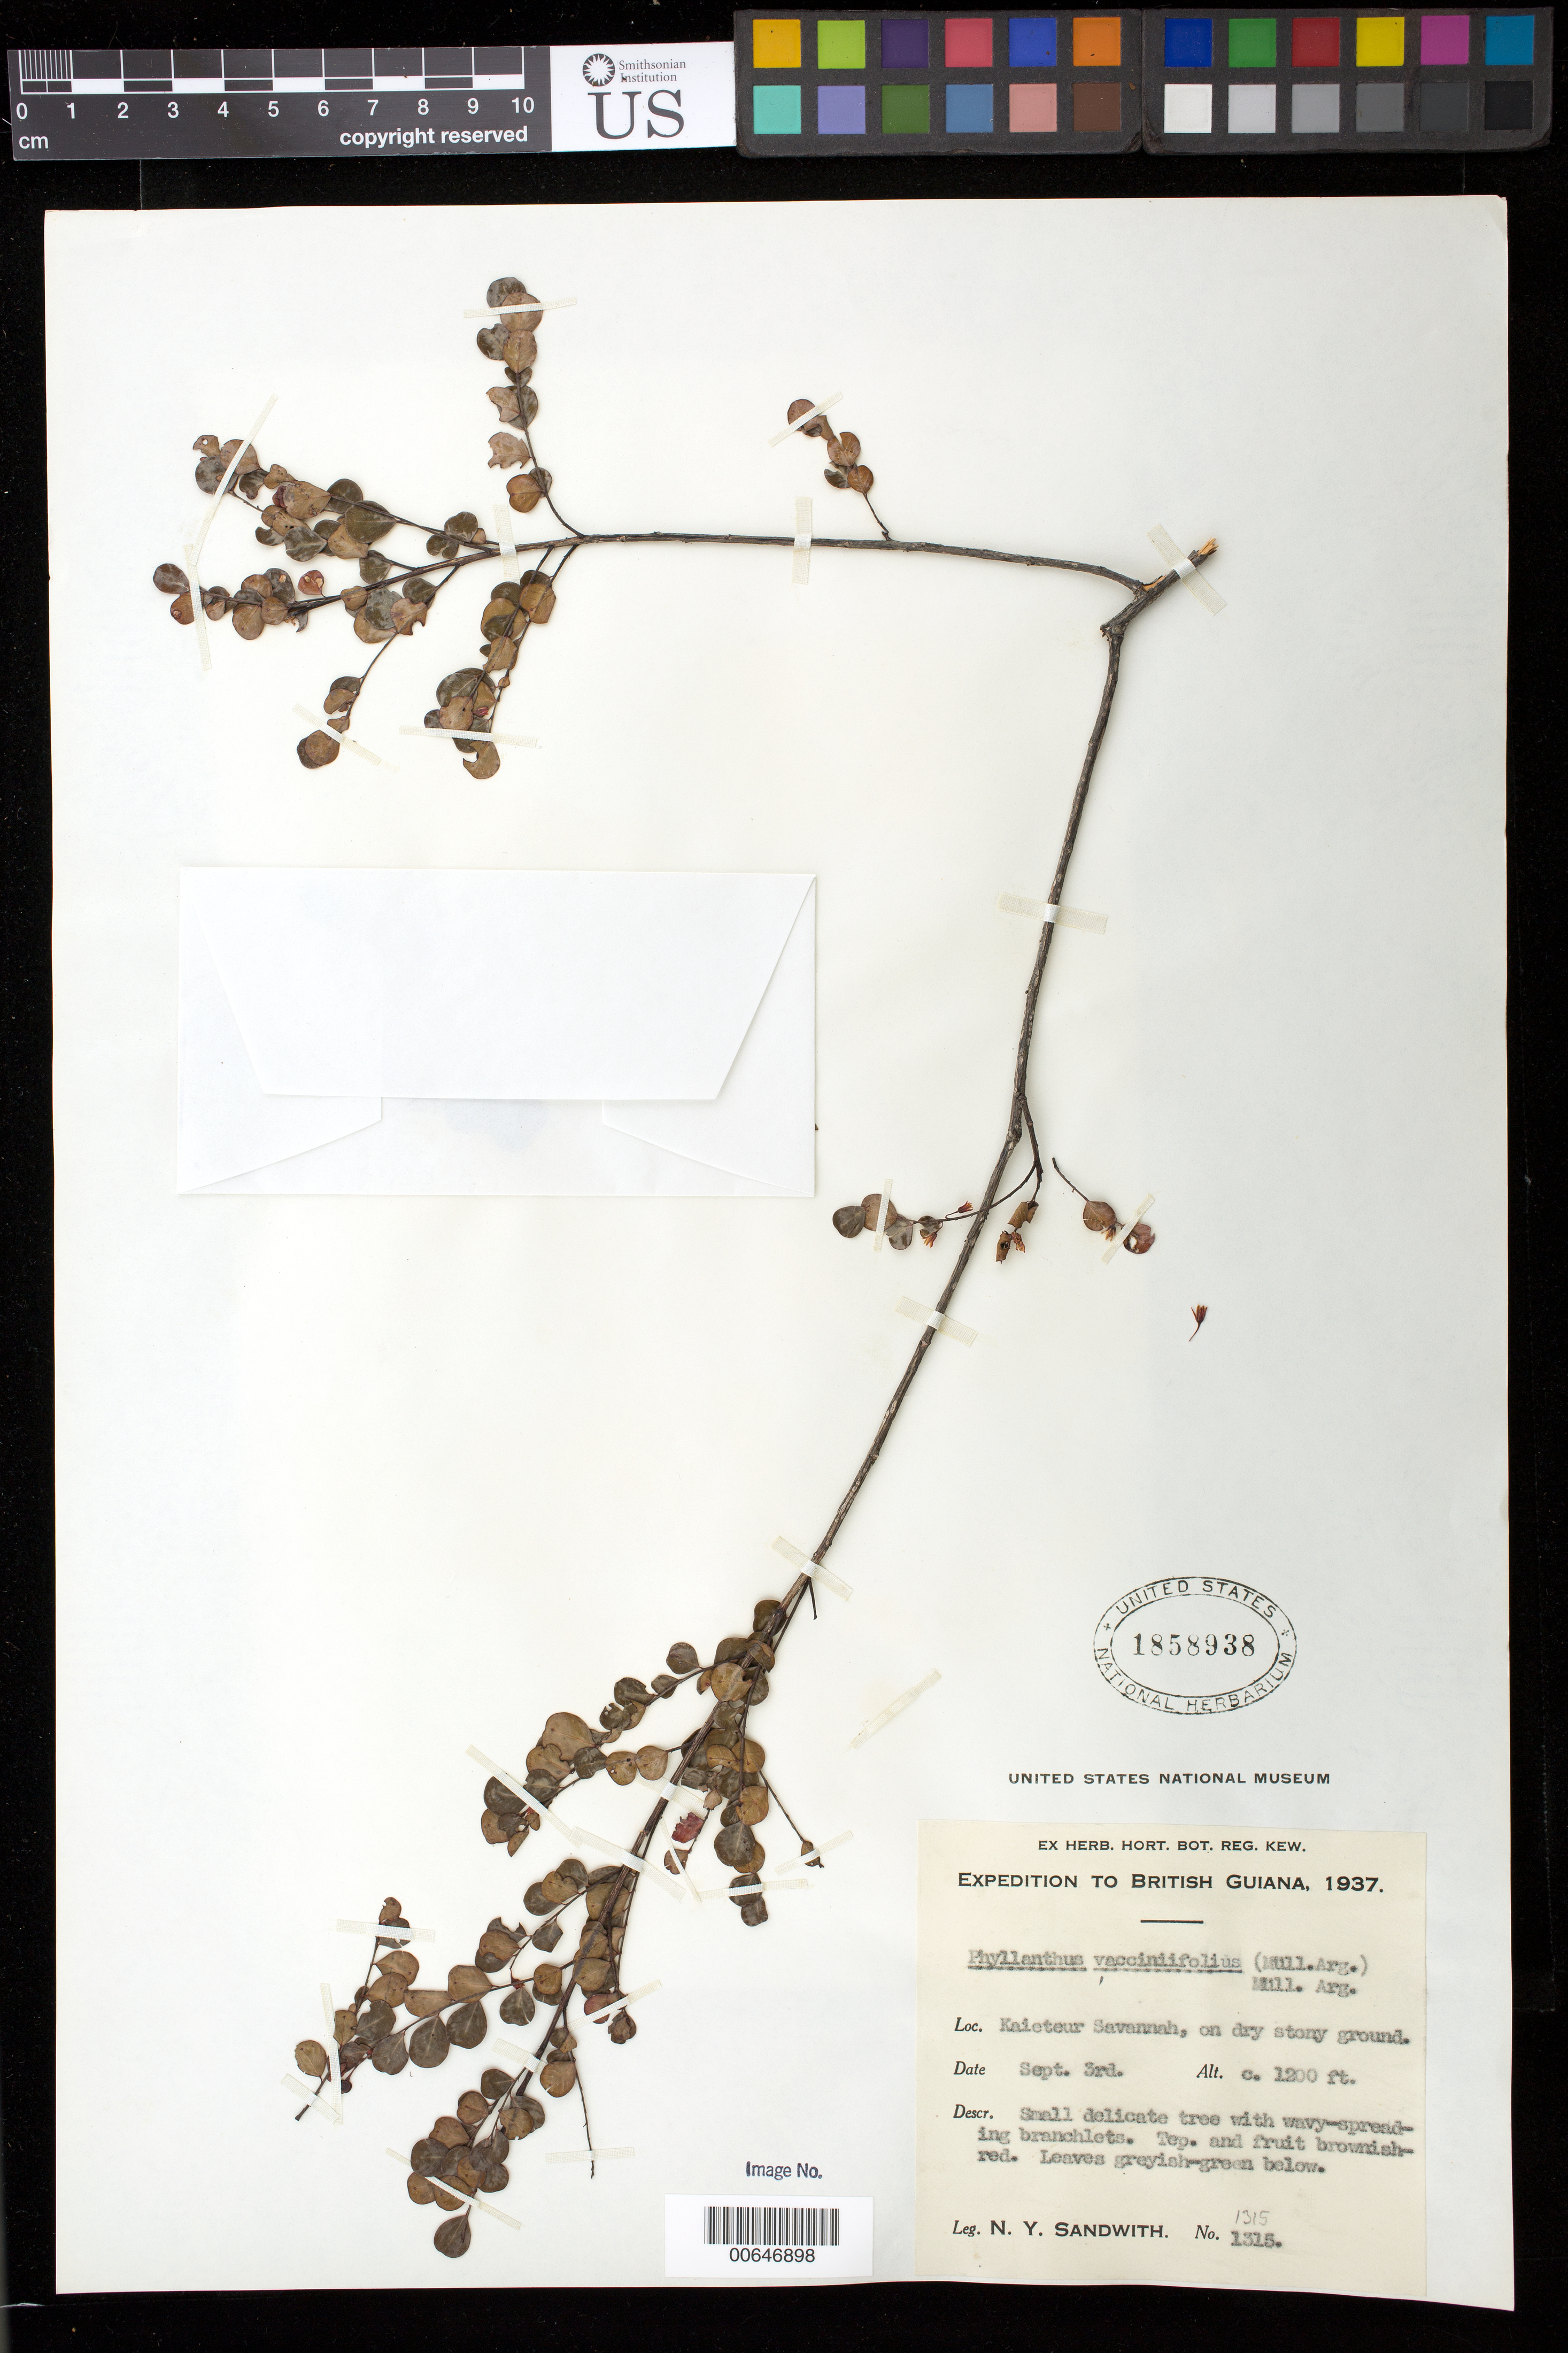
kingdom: Plantae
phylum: Tracheophyta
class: Magnoliopsida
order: Malpighiales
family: Phyllanthaceae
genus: Phyllanthus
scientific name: Phyllanthus vacciniifolius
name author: (Müll. Arg.) Müll. Arg.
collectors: N. Y. Sandwith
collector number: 1315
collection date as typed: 3-Sep-37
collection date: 1937-09-03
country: Guyana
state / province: Potaro-Siparuni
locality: Kaieteur Savanna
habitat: Dry stony ground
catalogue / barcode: US 1858938